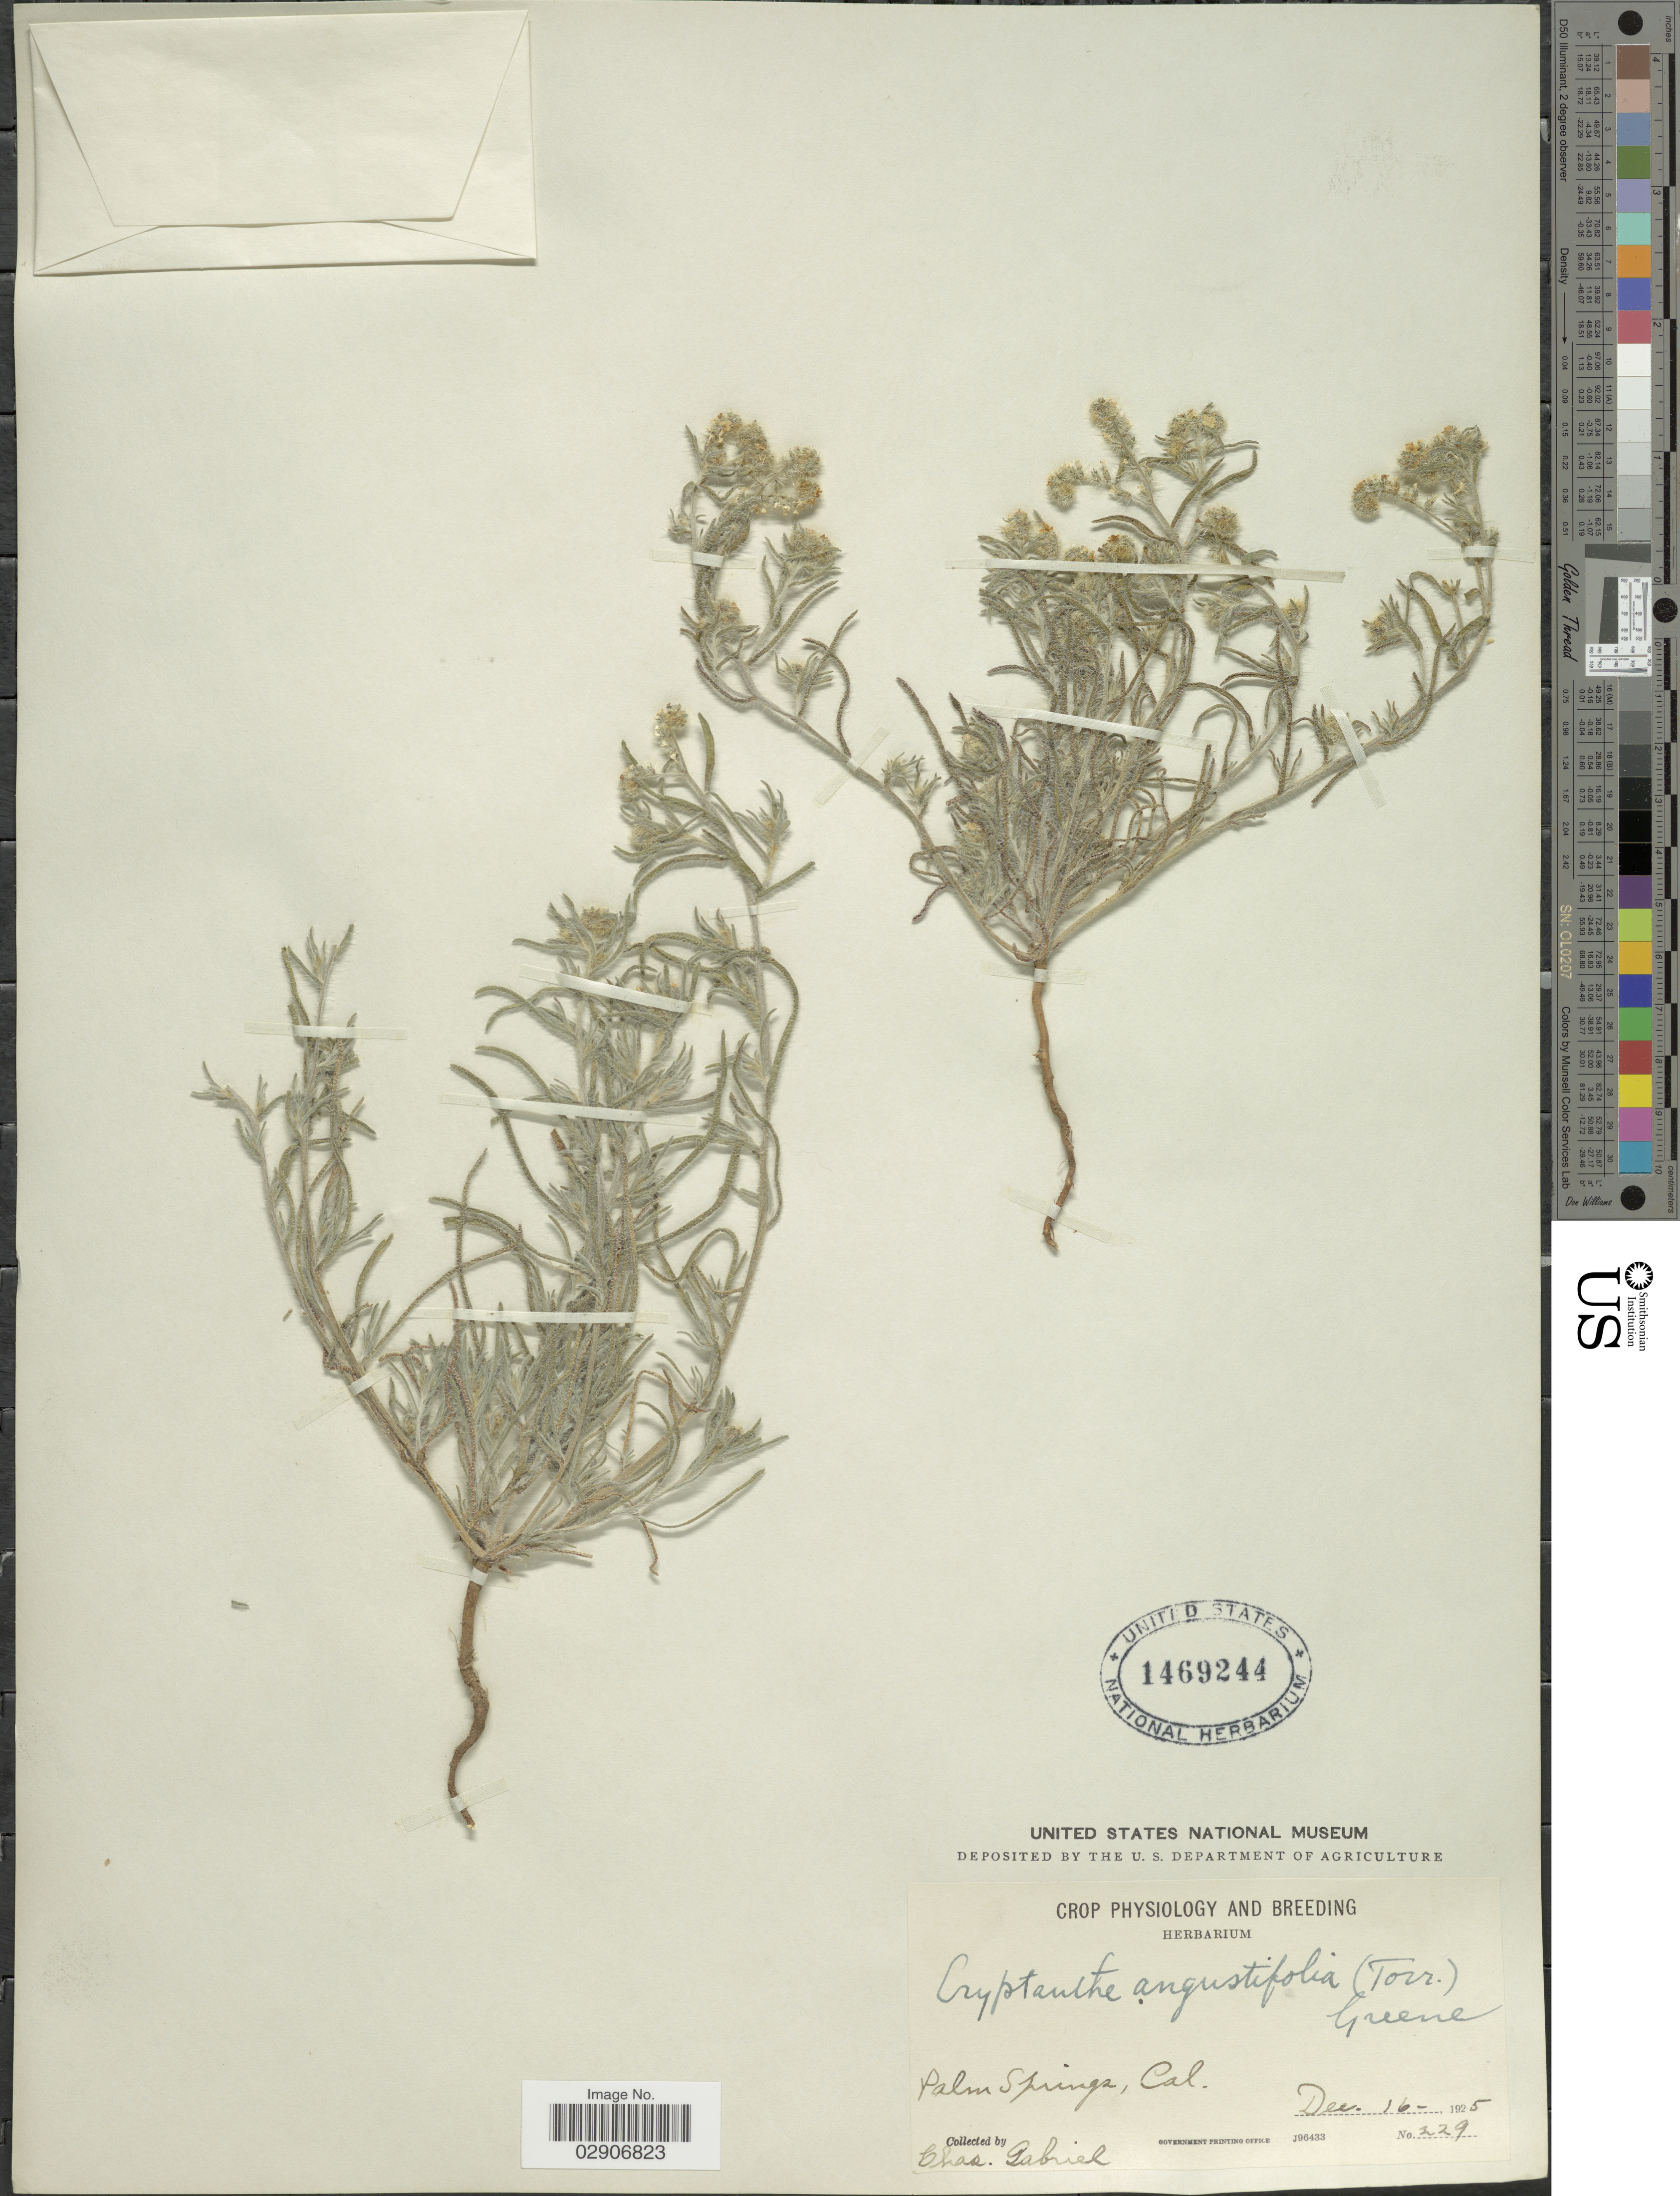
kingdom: Plantae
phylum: Tracheophyta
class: Magnoliopsida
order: Boraginales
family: Boraginaceae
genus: Cryptantha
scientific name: Cryptantha angustifolia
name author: (Torr.) Greene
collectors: C. Gabriel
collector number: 229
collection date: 1925-12-16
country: United States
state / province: California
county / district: Riverside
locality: Palm Springs.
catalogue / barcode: US 1469244